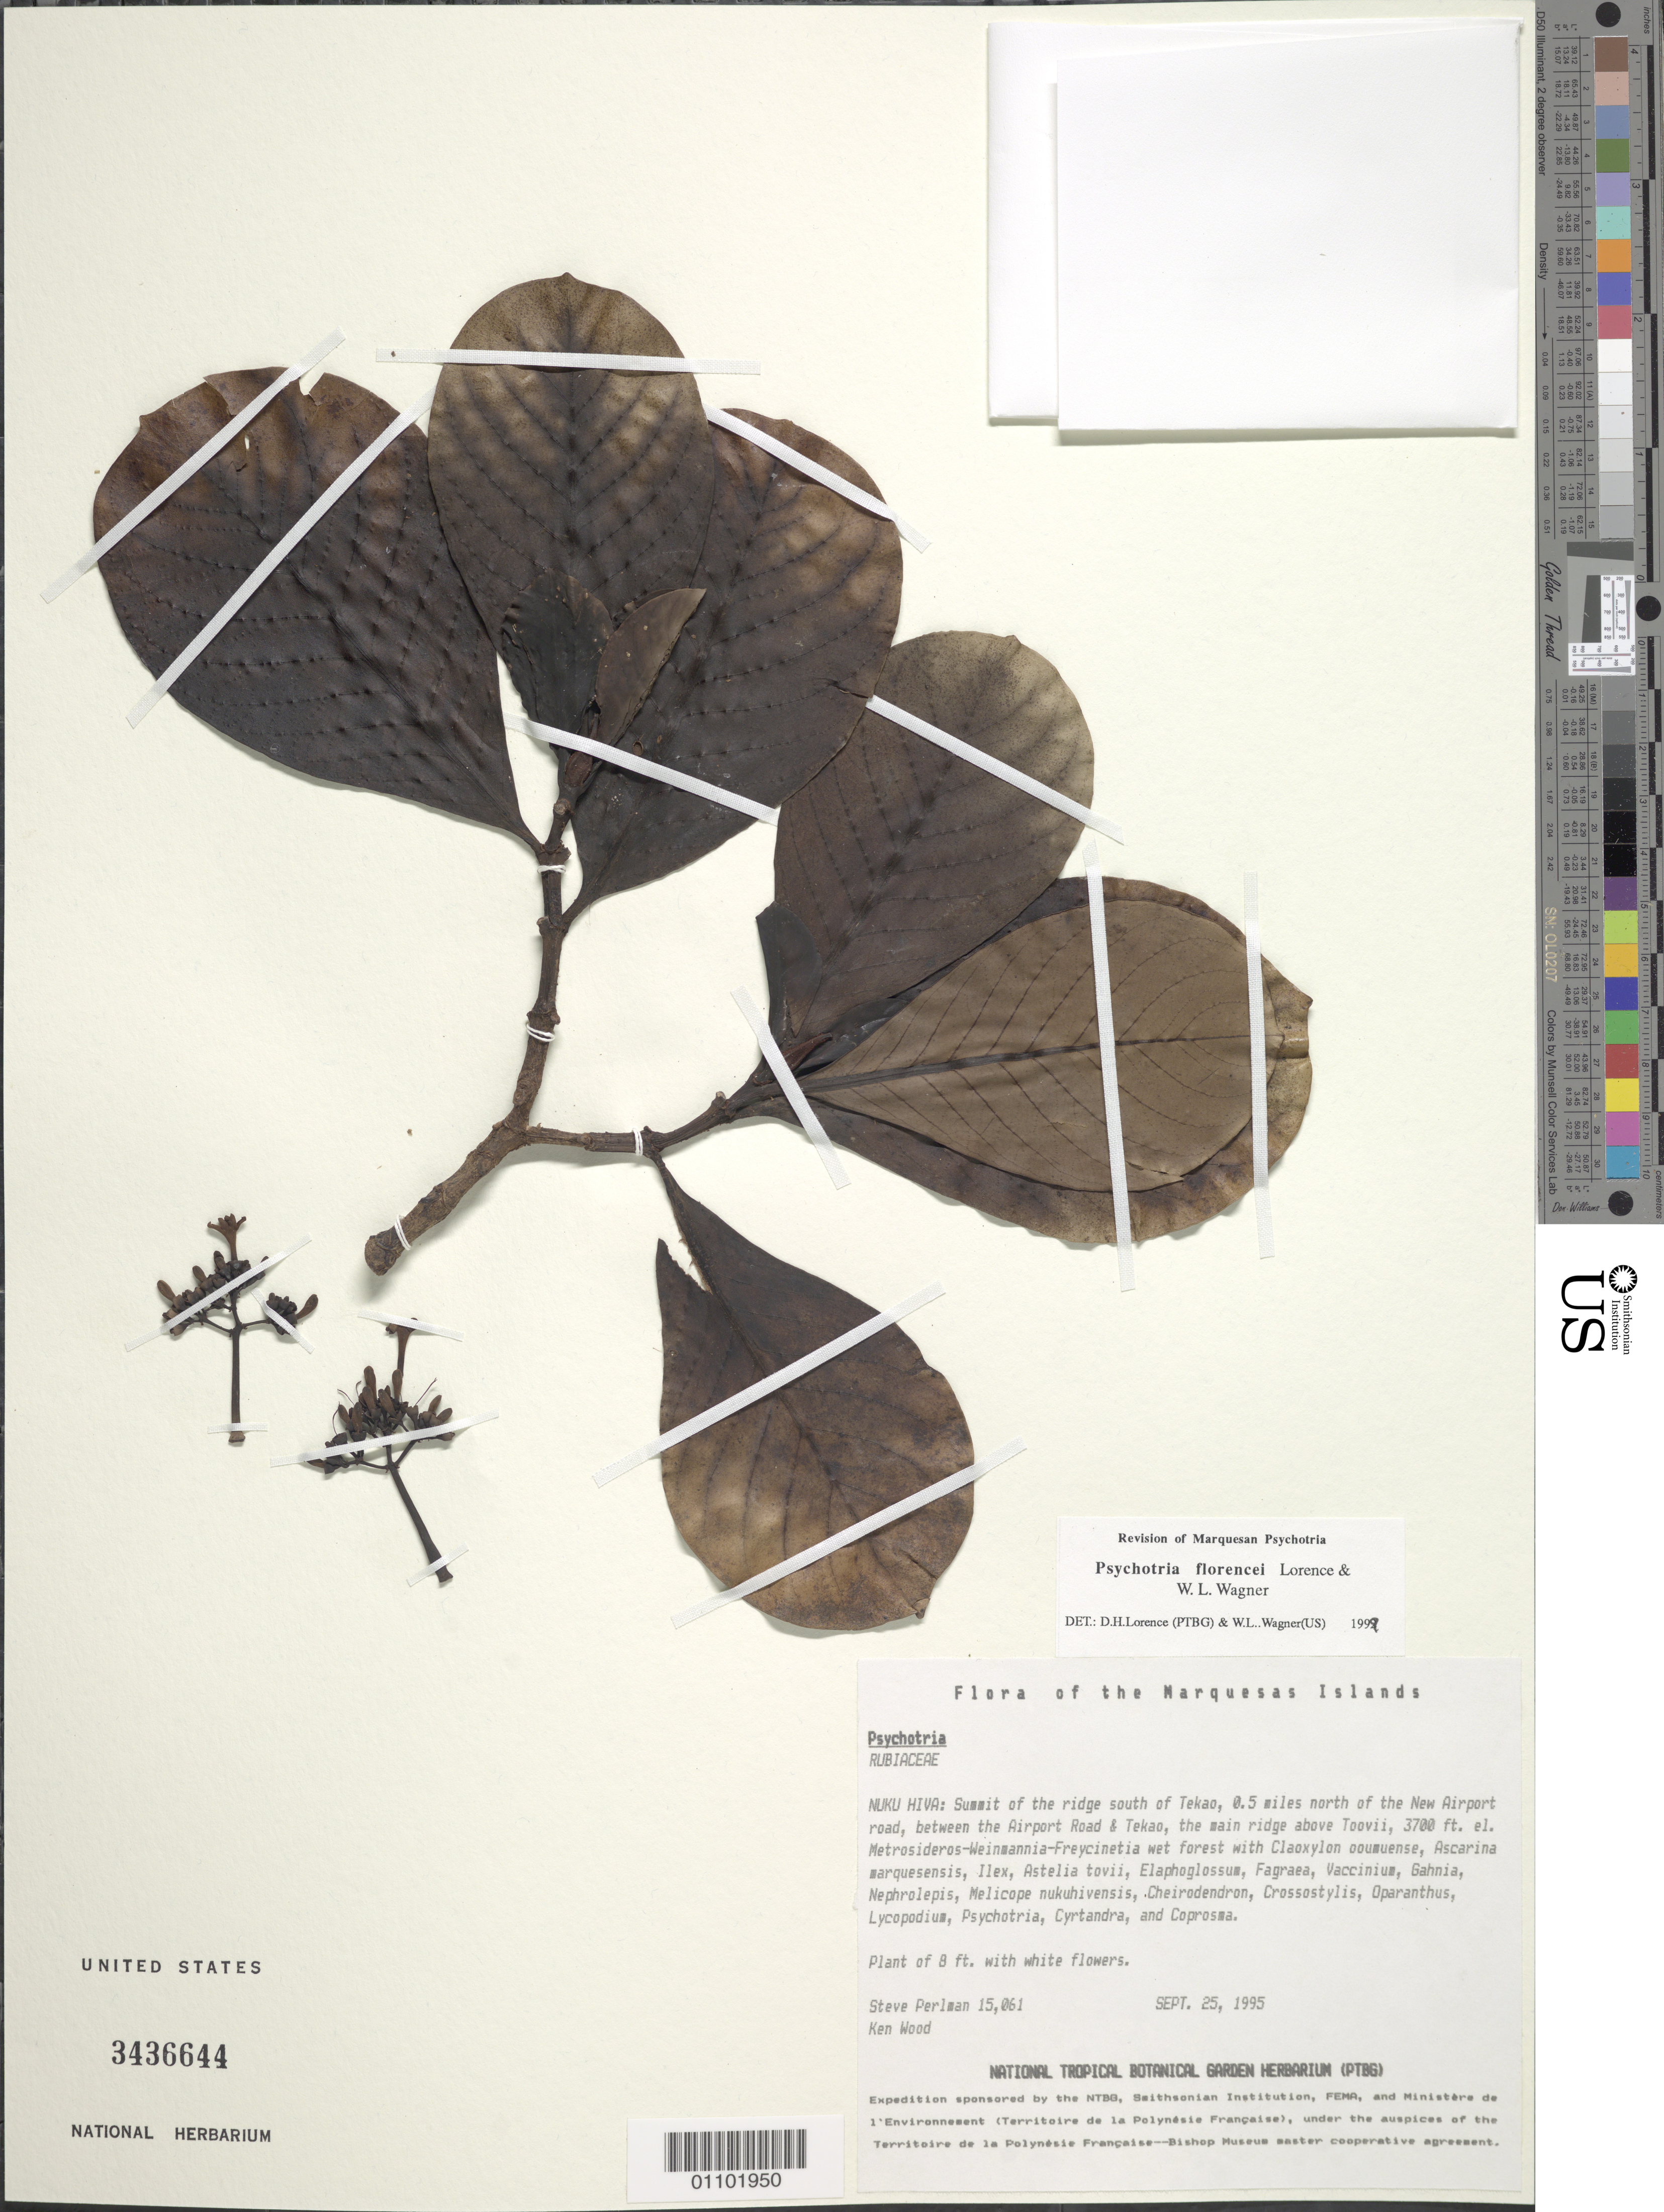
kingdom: Plantae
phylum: Tracheophyta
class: Magnoliopsida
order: Gentianales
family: Rubiaceae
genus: Psychotria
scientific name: Psychotria florencei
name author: Lorence & W.L. Wagner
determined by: Lorence, David H.; Wagner, W. H.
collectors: S. P. Perlman & K. R. Wood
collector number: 15061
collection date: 1995-09-25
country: French Polynesia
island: Nuku Hiva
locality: Summit of ridge S of Tekao, 0.5 mile N New Airport Road, between Airport Road & Tekao, main ridge above Toovii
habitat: In Metrosideros - Weinmannia - Freycinetia wet forest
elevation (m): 1128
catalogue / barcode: US 3436644